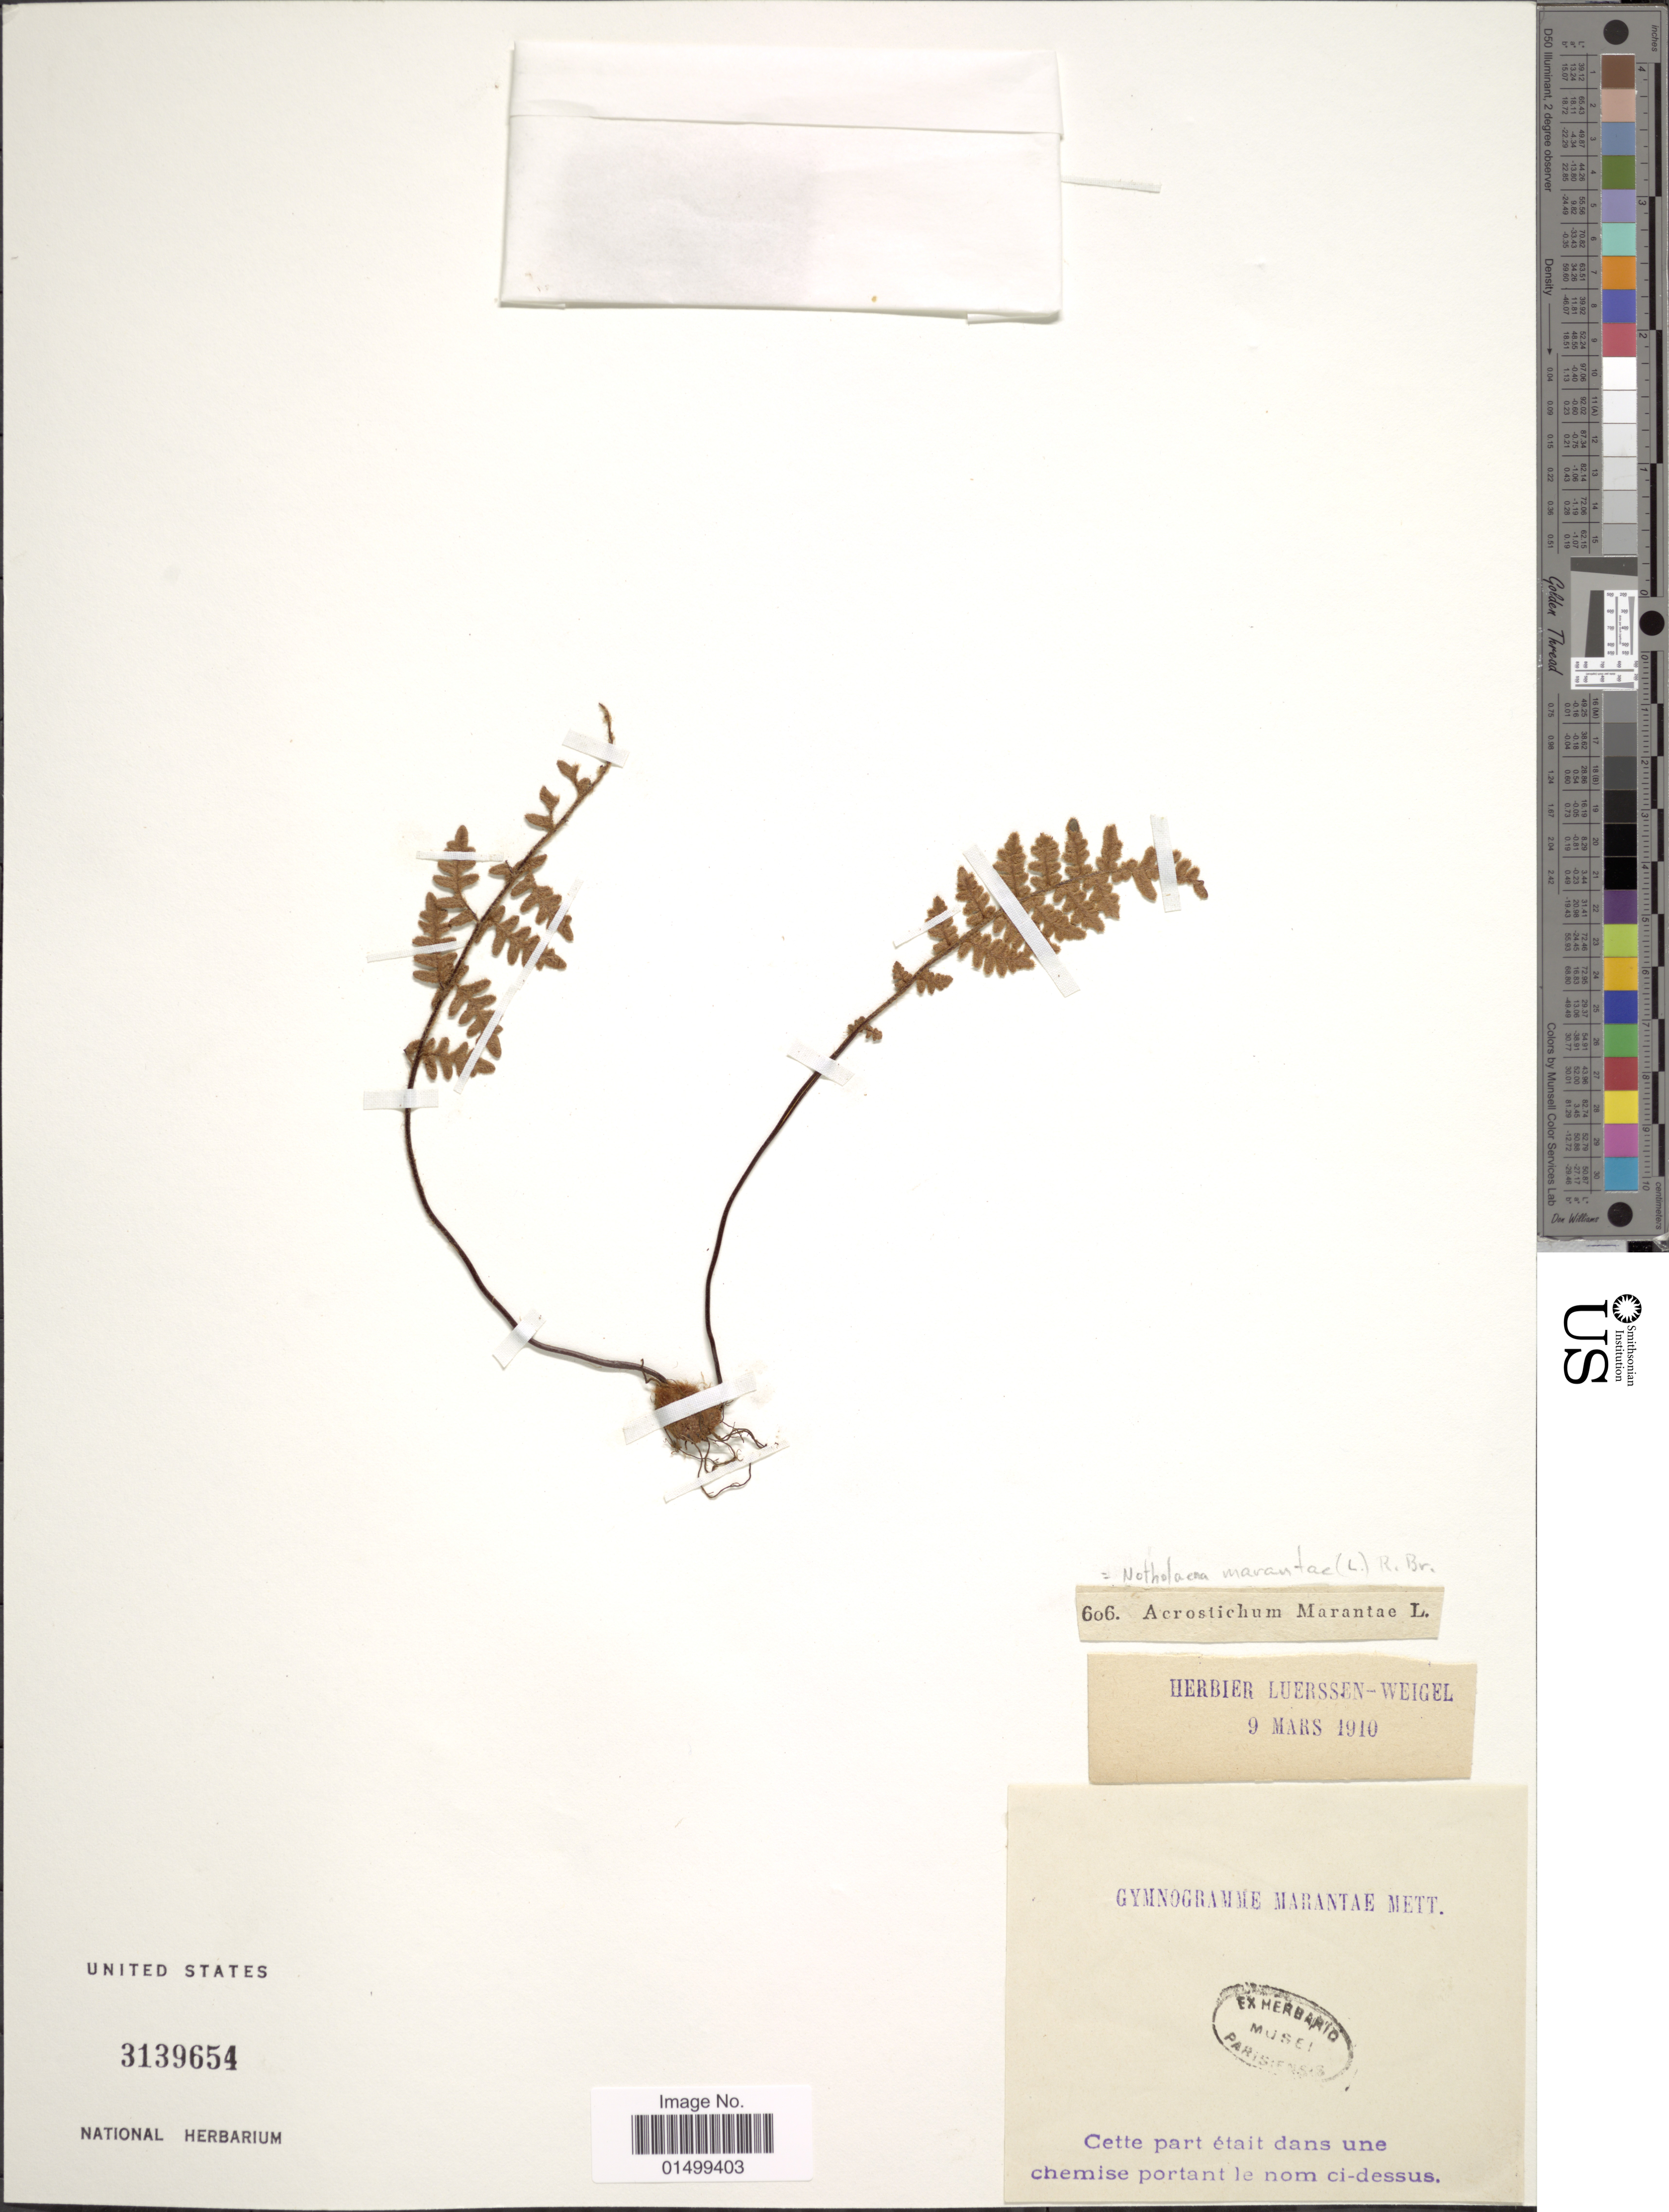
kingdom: Plantae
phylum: Tracheophyta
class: Polypodiopsida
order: Polypodiales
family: Pteridaceae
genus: Cheilanthes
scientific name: Cheilanthes marantae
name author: Domin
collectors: ex herb. Luerssen-Weigel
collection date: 1910-03-09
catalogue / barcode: US 3139654